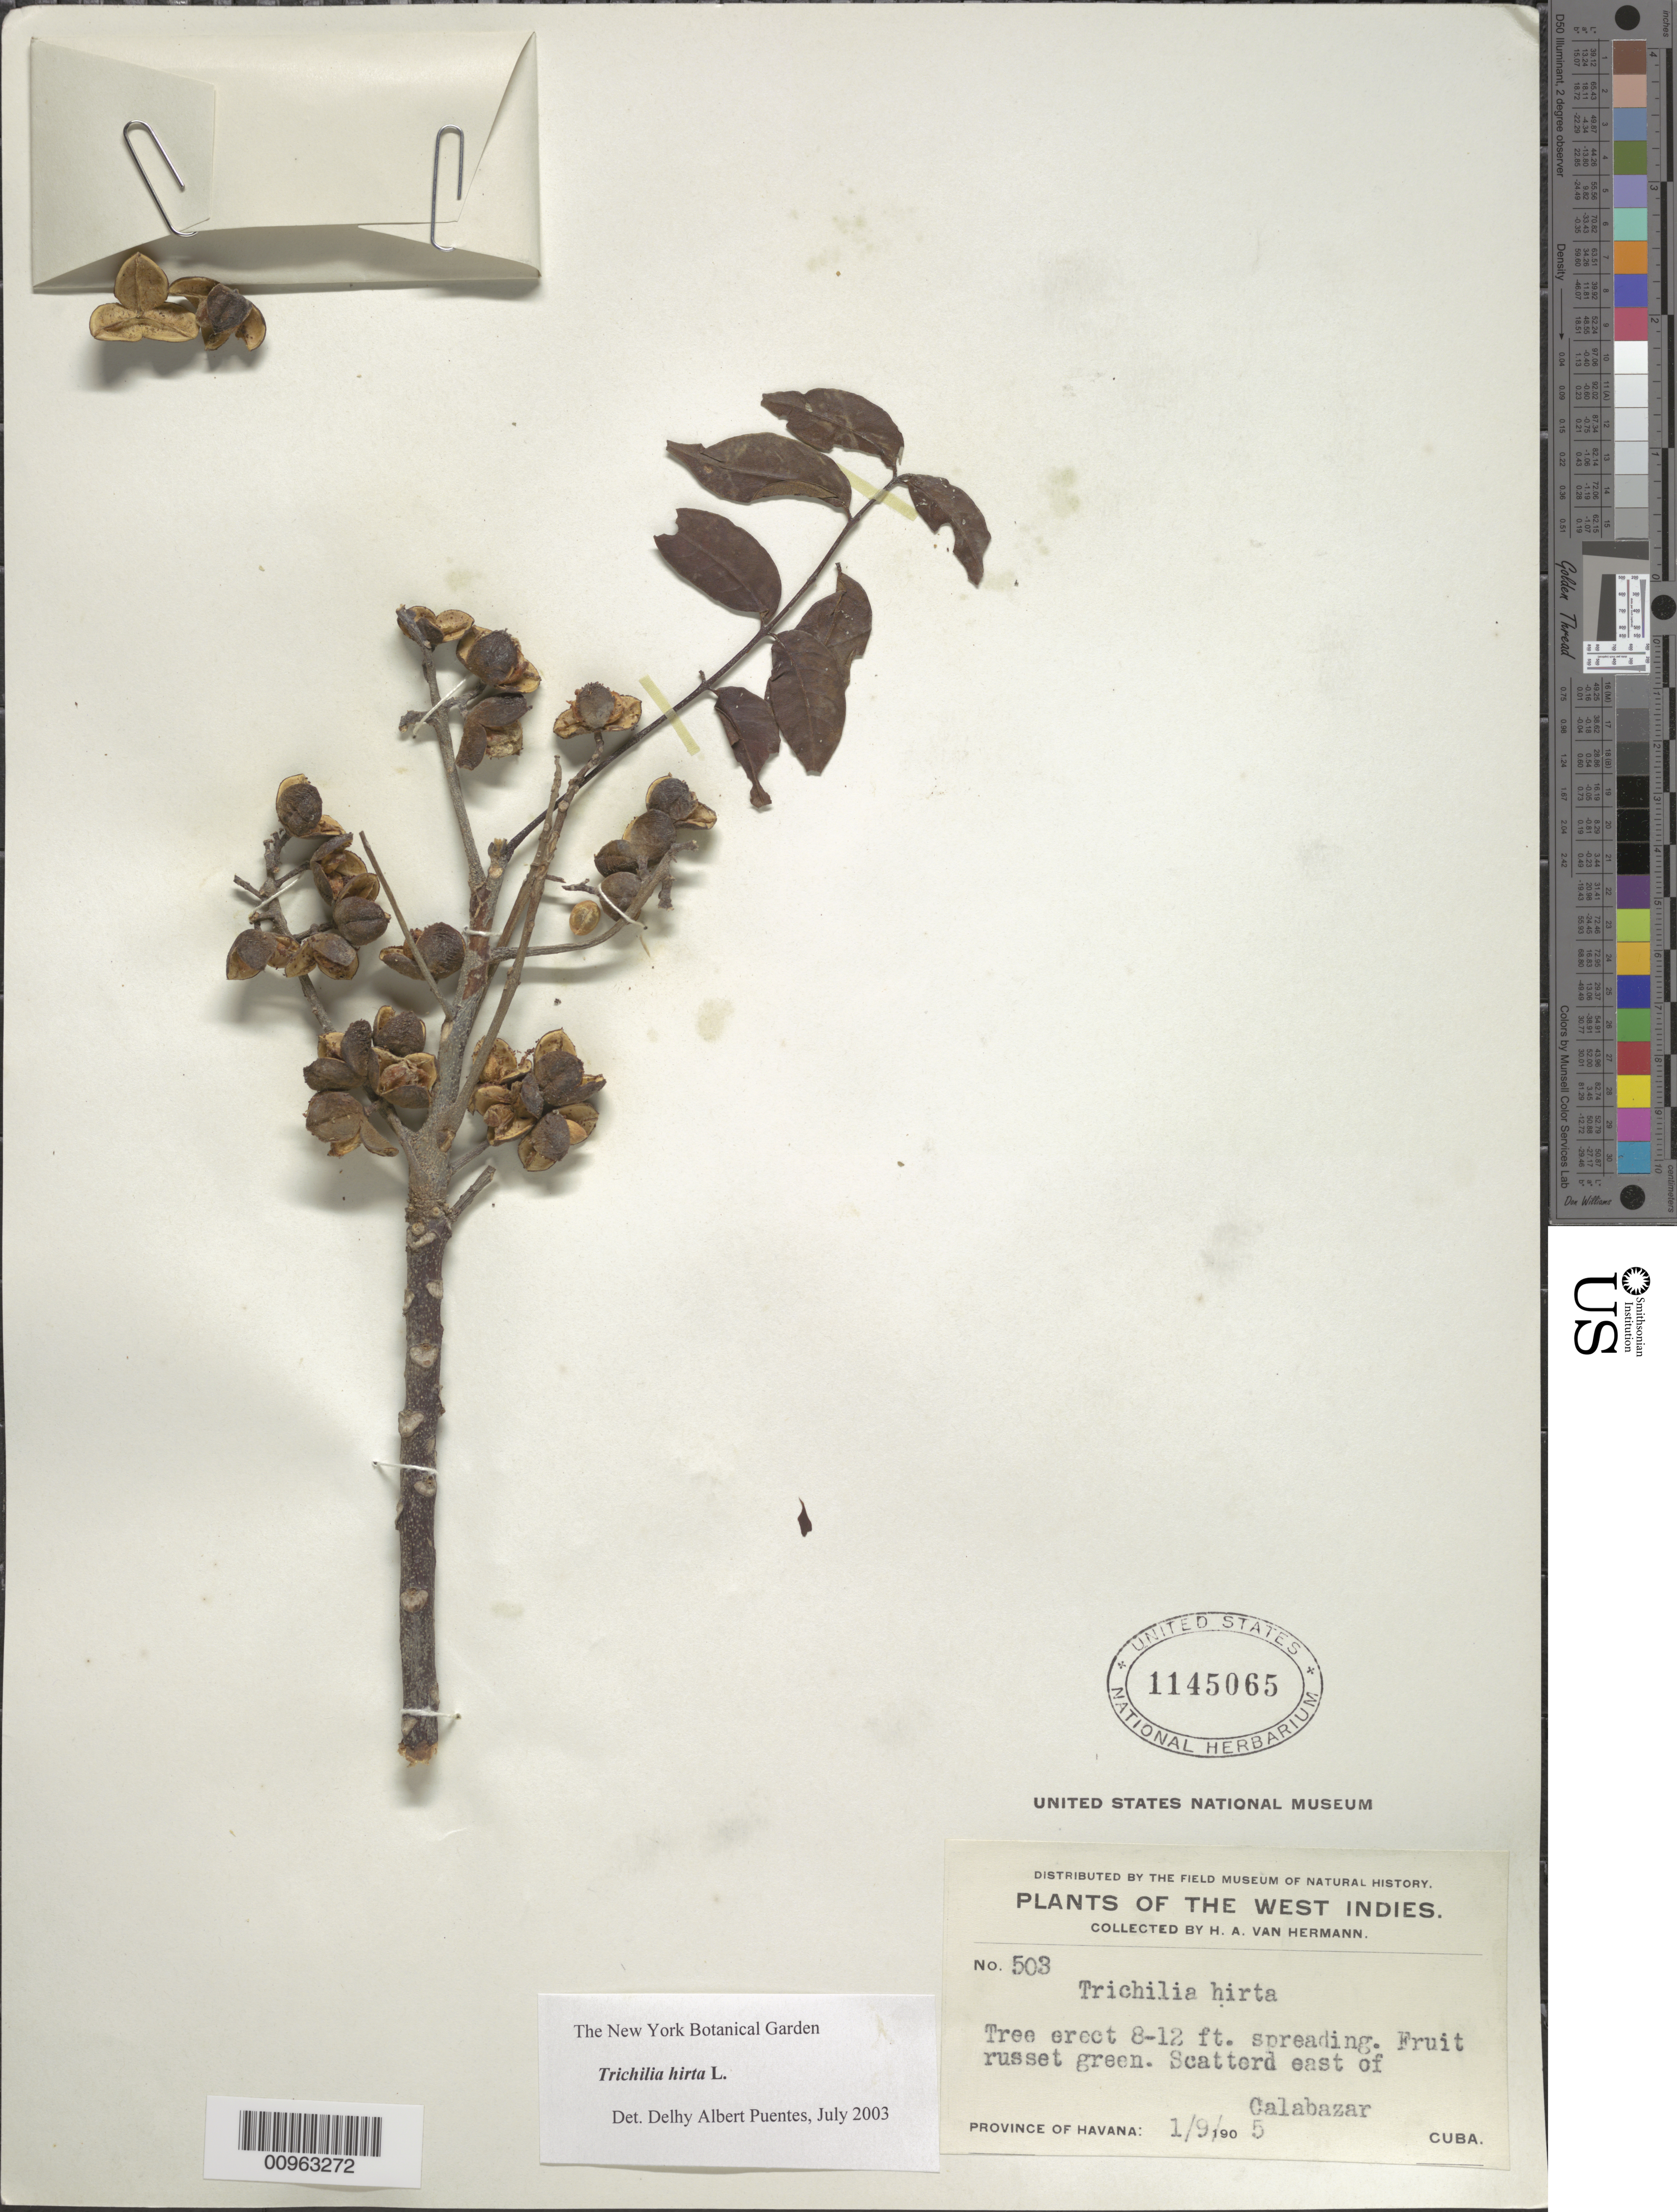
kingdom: Plantae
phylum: Tracheophyta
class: Magnoliopsida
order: Sapindales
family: Meliaceae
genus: Trichilia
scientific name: Trichilia hirta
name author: L.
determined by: Puentes, D. A.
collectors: H. A. Van Hermann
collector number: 503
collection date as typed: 09 Jan 1905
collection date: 1905-01-09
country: Cuba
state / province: La Habana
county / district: Municipio de Boyeros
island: Cuba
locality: Calabazar (East of )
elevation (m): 60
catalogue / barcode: US 1145065